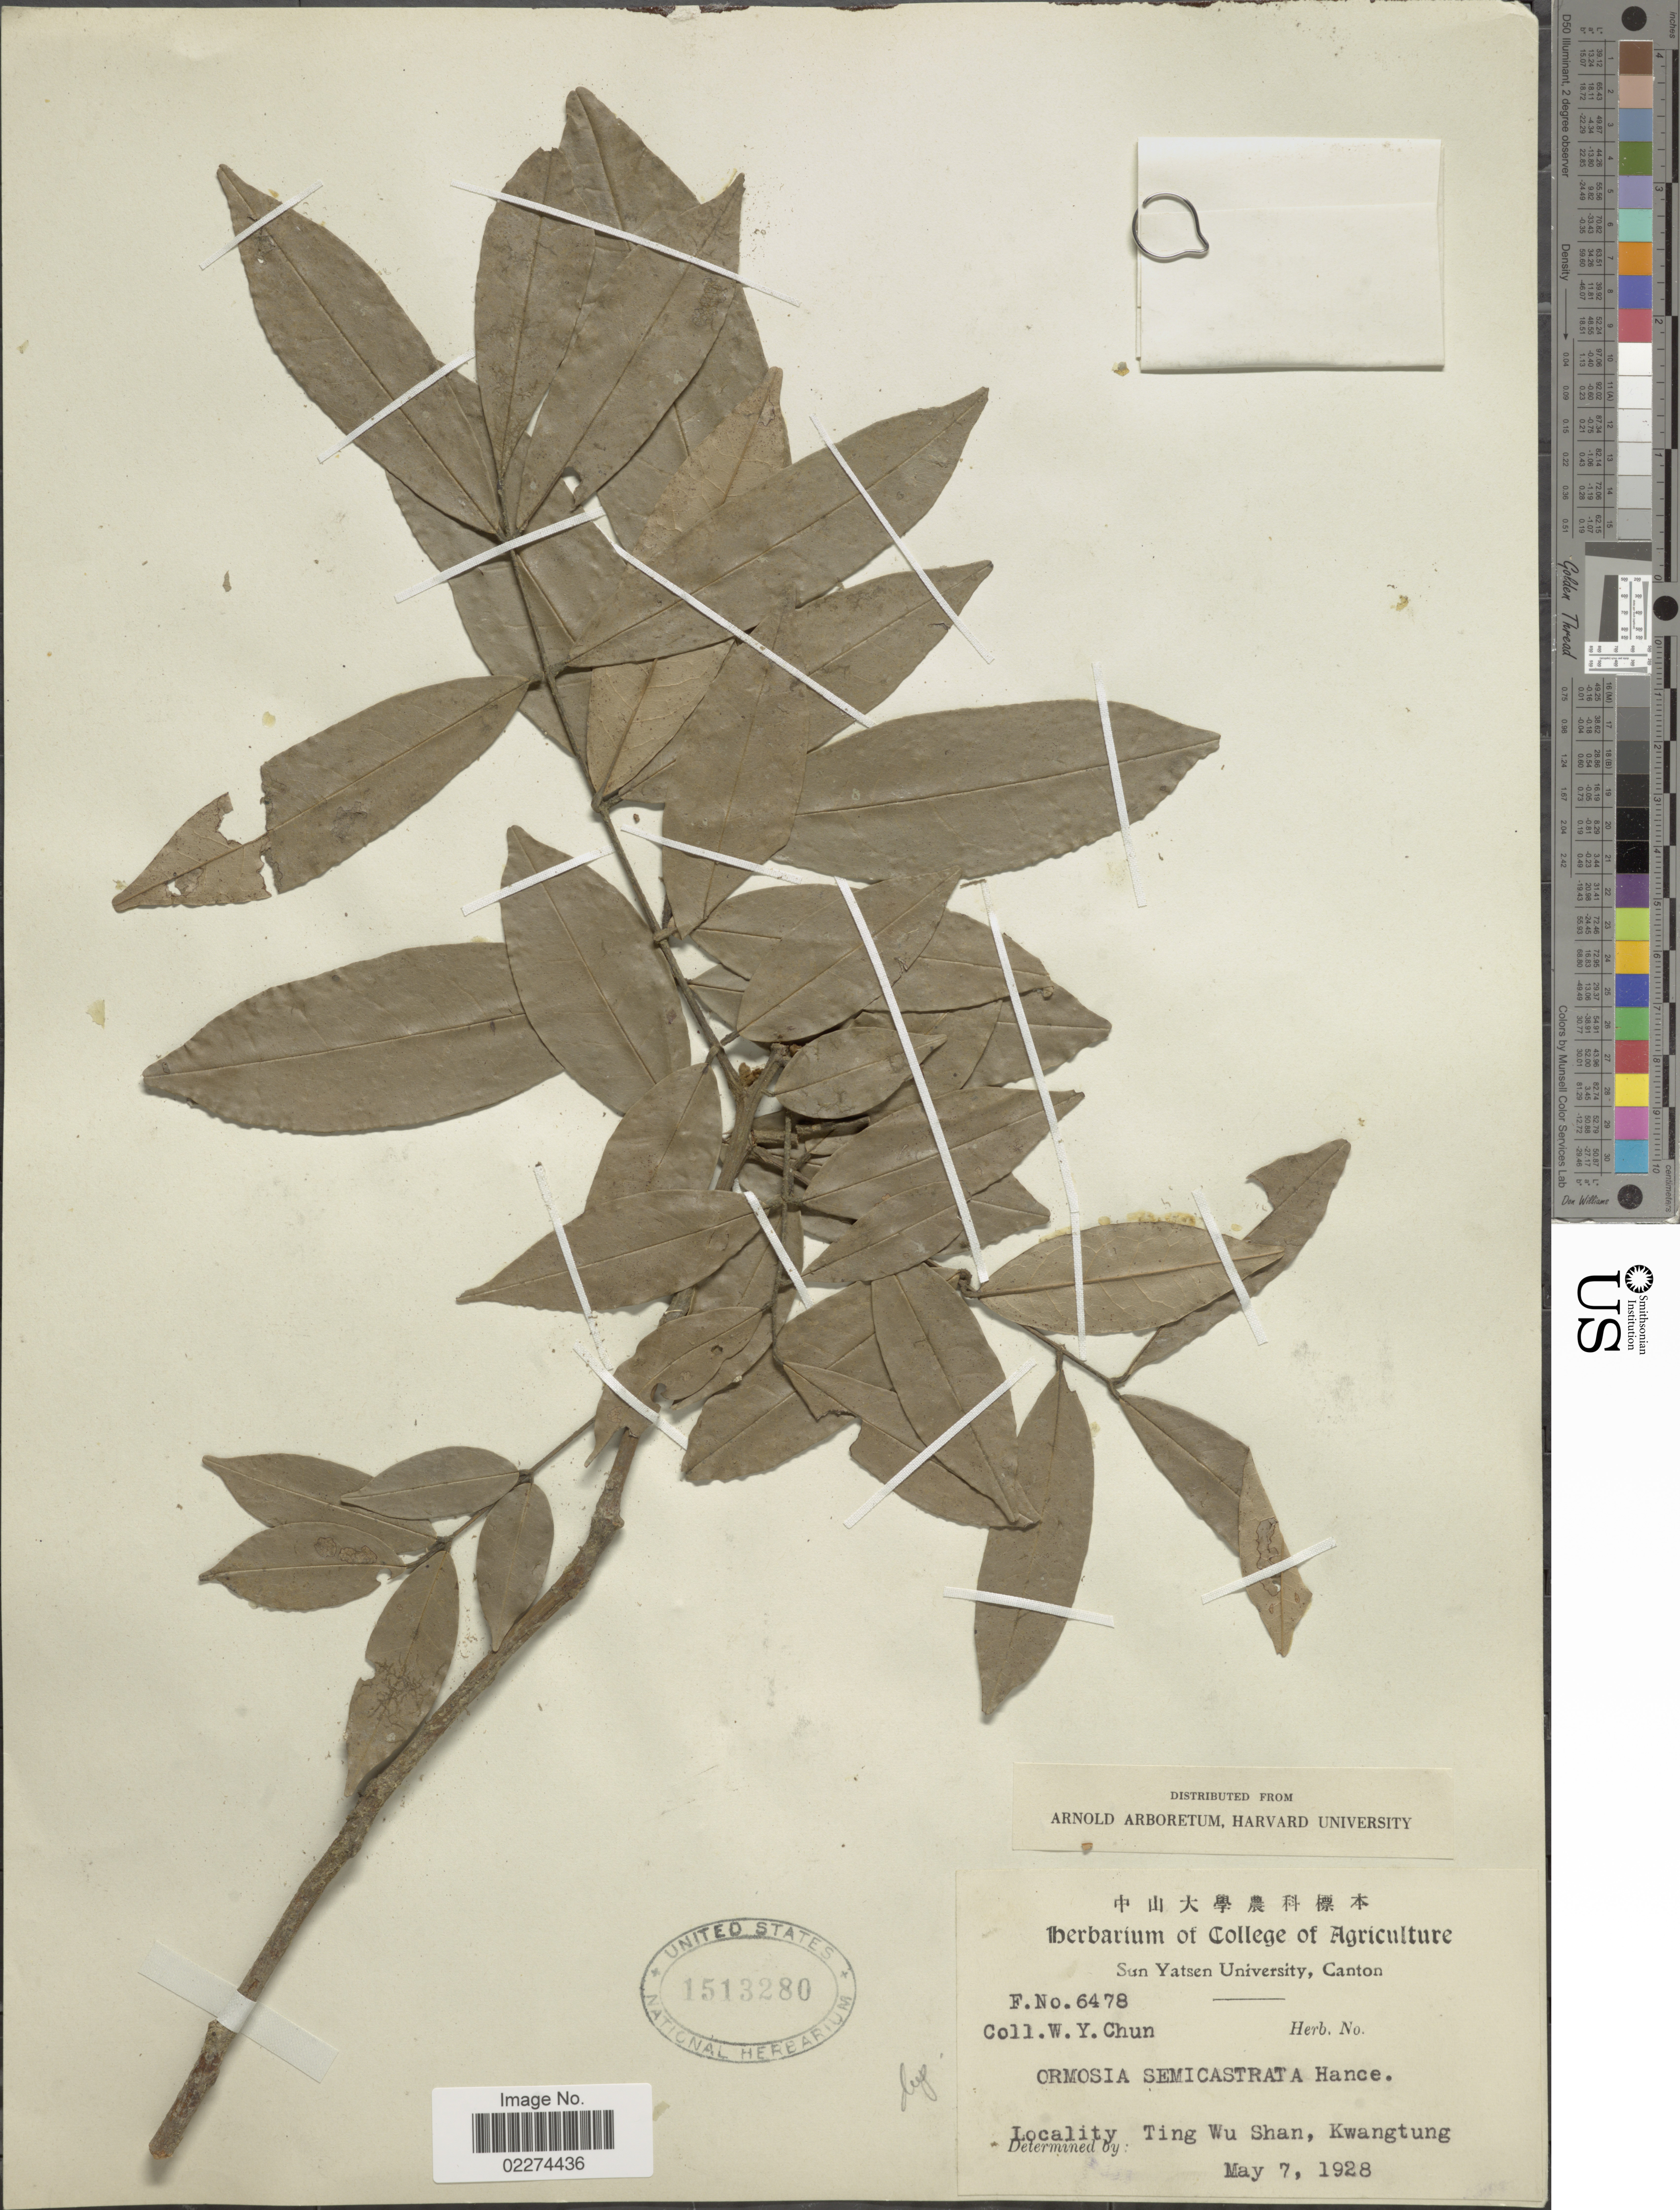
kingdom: Plantae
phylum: Tracheophyta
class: Magnoliopsida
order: Fabales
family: Fabaceae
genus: Ormosia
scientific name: Ormosia semicastrata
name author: Hance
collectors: W. Y. Chun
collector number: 6478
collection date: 1928-05-07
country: China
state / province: Guangdong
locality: Ting Wu Shan, Kwangtung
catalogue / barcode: US 1513280